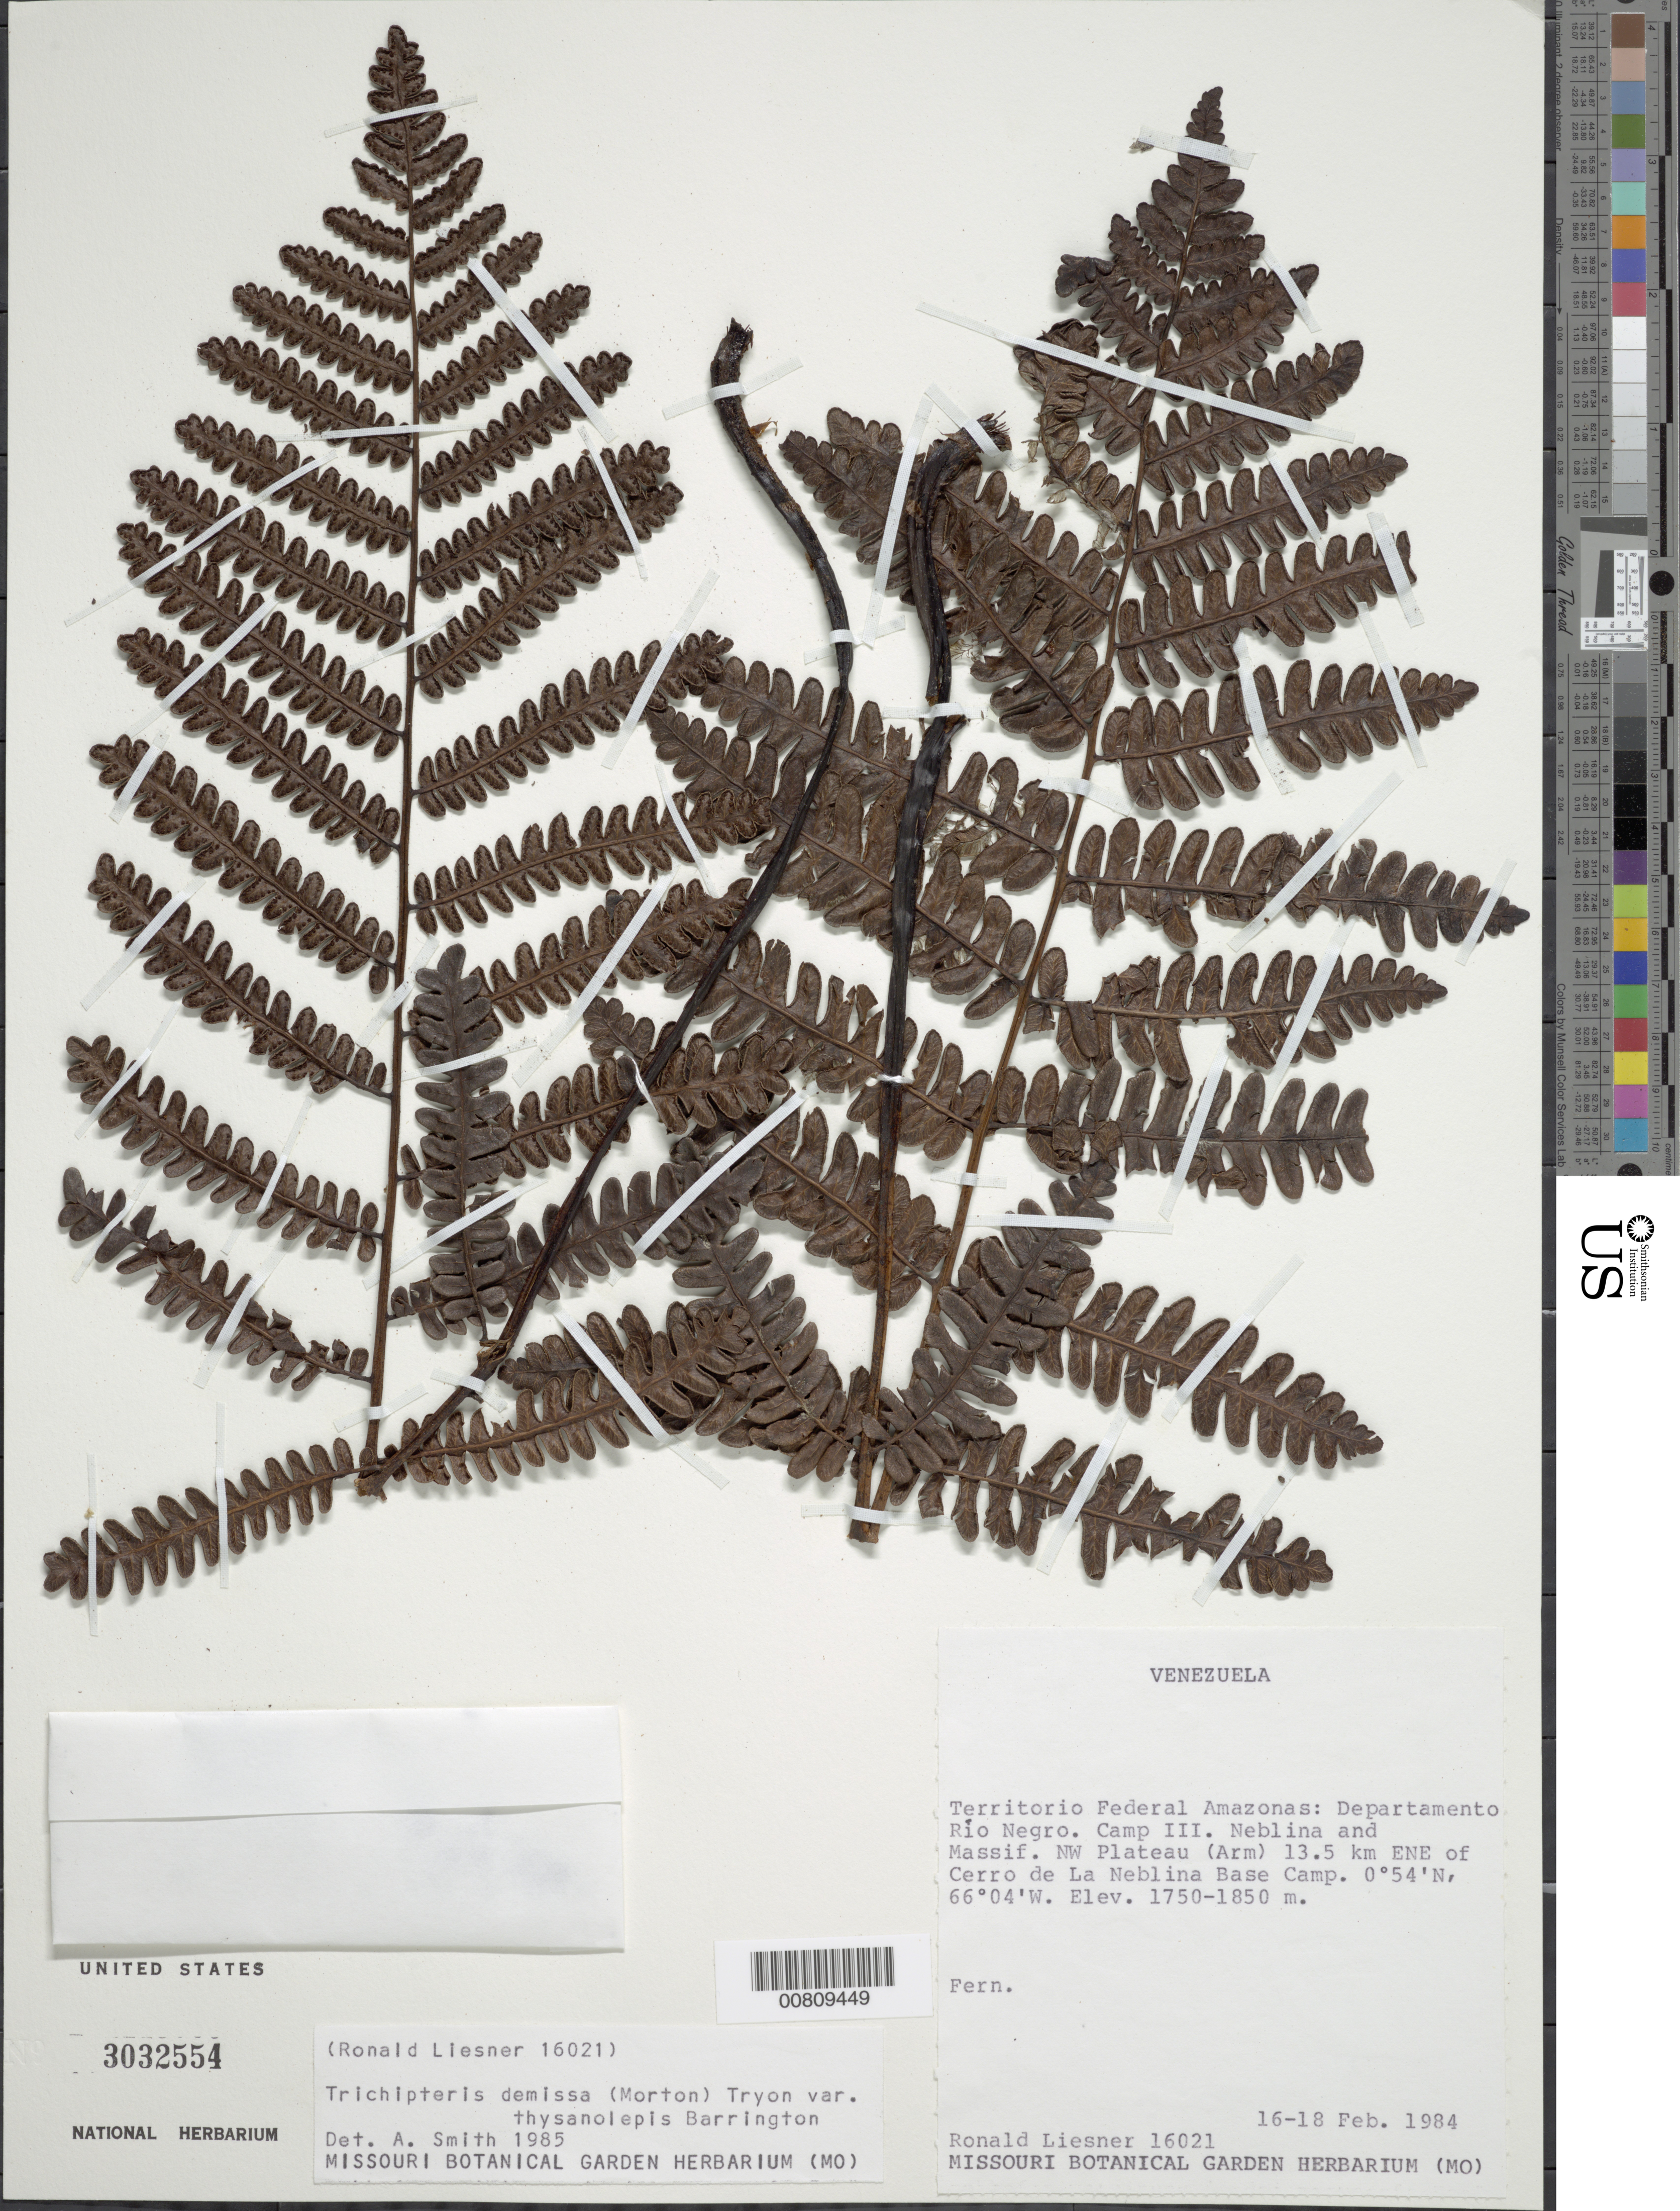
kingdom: Plantae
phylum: Tracheophyta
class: Polypodiopsida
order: Cyatheales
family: Cyatheaceae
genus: Cyathea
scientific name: Cyathea demissa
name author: (C.V. Morton) A.R. Sm. ex Lellinger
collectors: R. L. Liesner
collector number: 16021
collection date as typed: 16-Feb-84 to 18-Feb-84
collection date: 1984-02-16/1984-02-18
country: Venezuela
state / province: Amazonas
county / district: Río Negro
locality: Cerro de La Neblina Base Camp, Camp III, Neblina & Massif, NW Plateau, 13.5 km ENE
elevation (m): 1750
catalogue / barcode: US 3032554